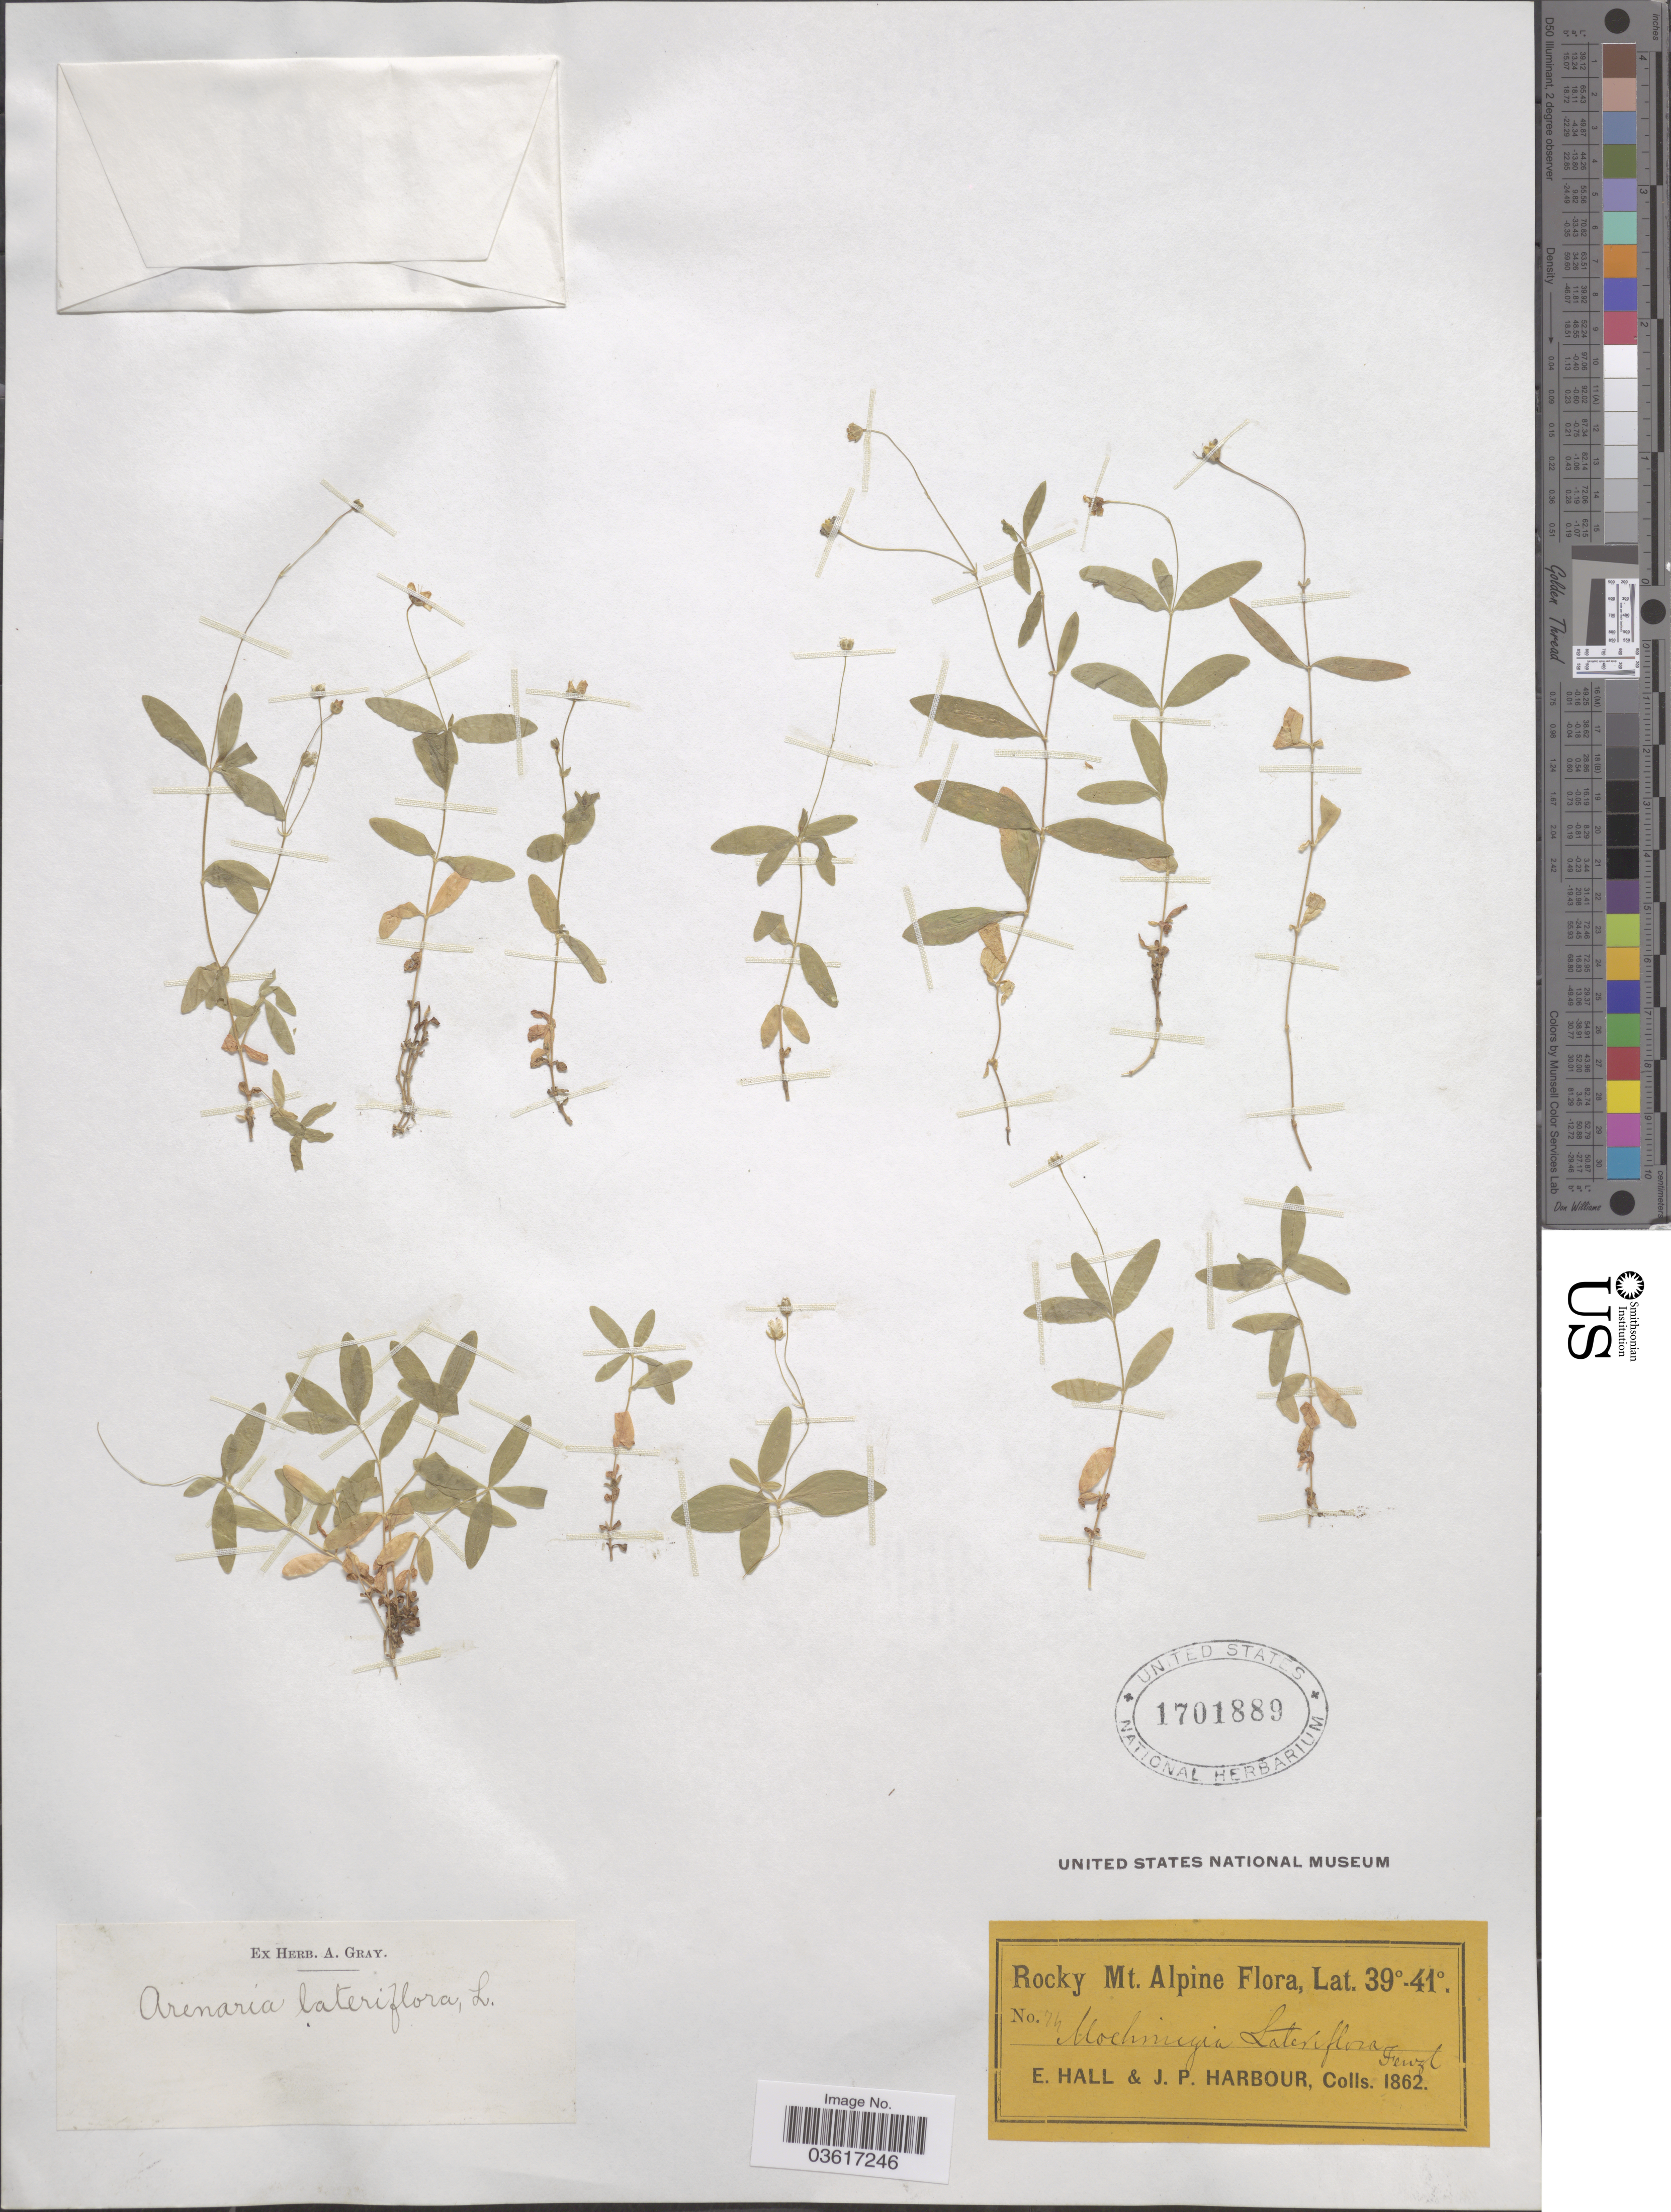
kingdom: Plantae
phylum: Tracheophyta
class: Magnoliopsida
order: Caryophyllales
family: Caryophyllaceae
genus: Moehringia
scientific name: Moehringia lateriflora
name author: (L.) Fenzl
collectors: E. Hall & J. Harbour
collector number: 74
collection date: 1862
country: United States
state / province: Colorado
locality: Rocky Mt. Alpine.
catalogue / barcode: US 1701889